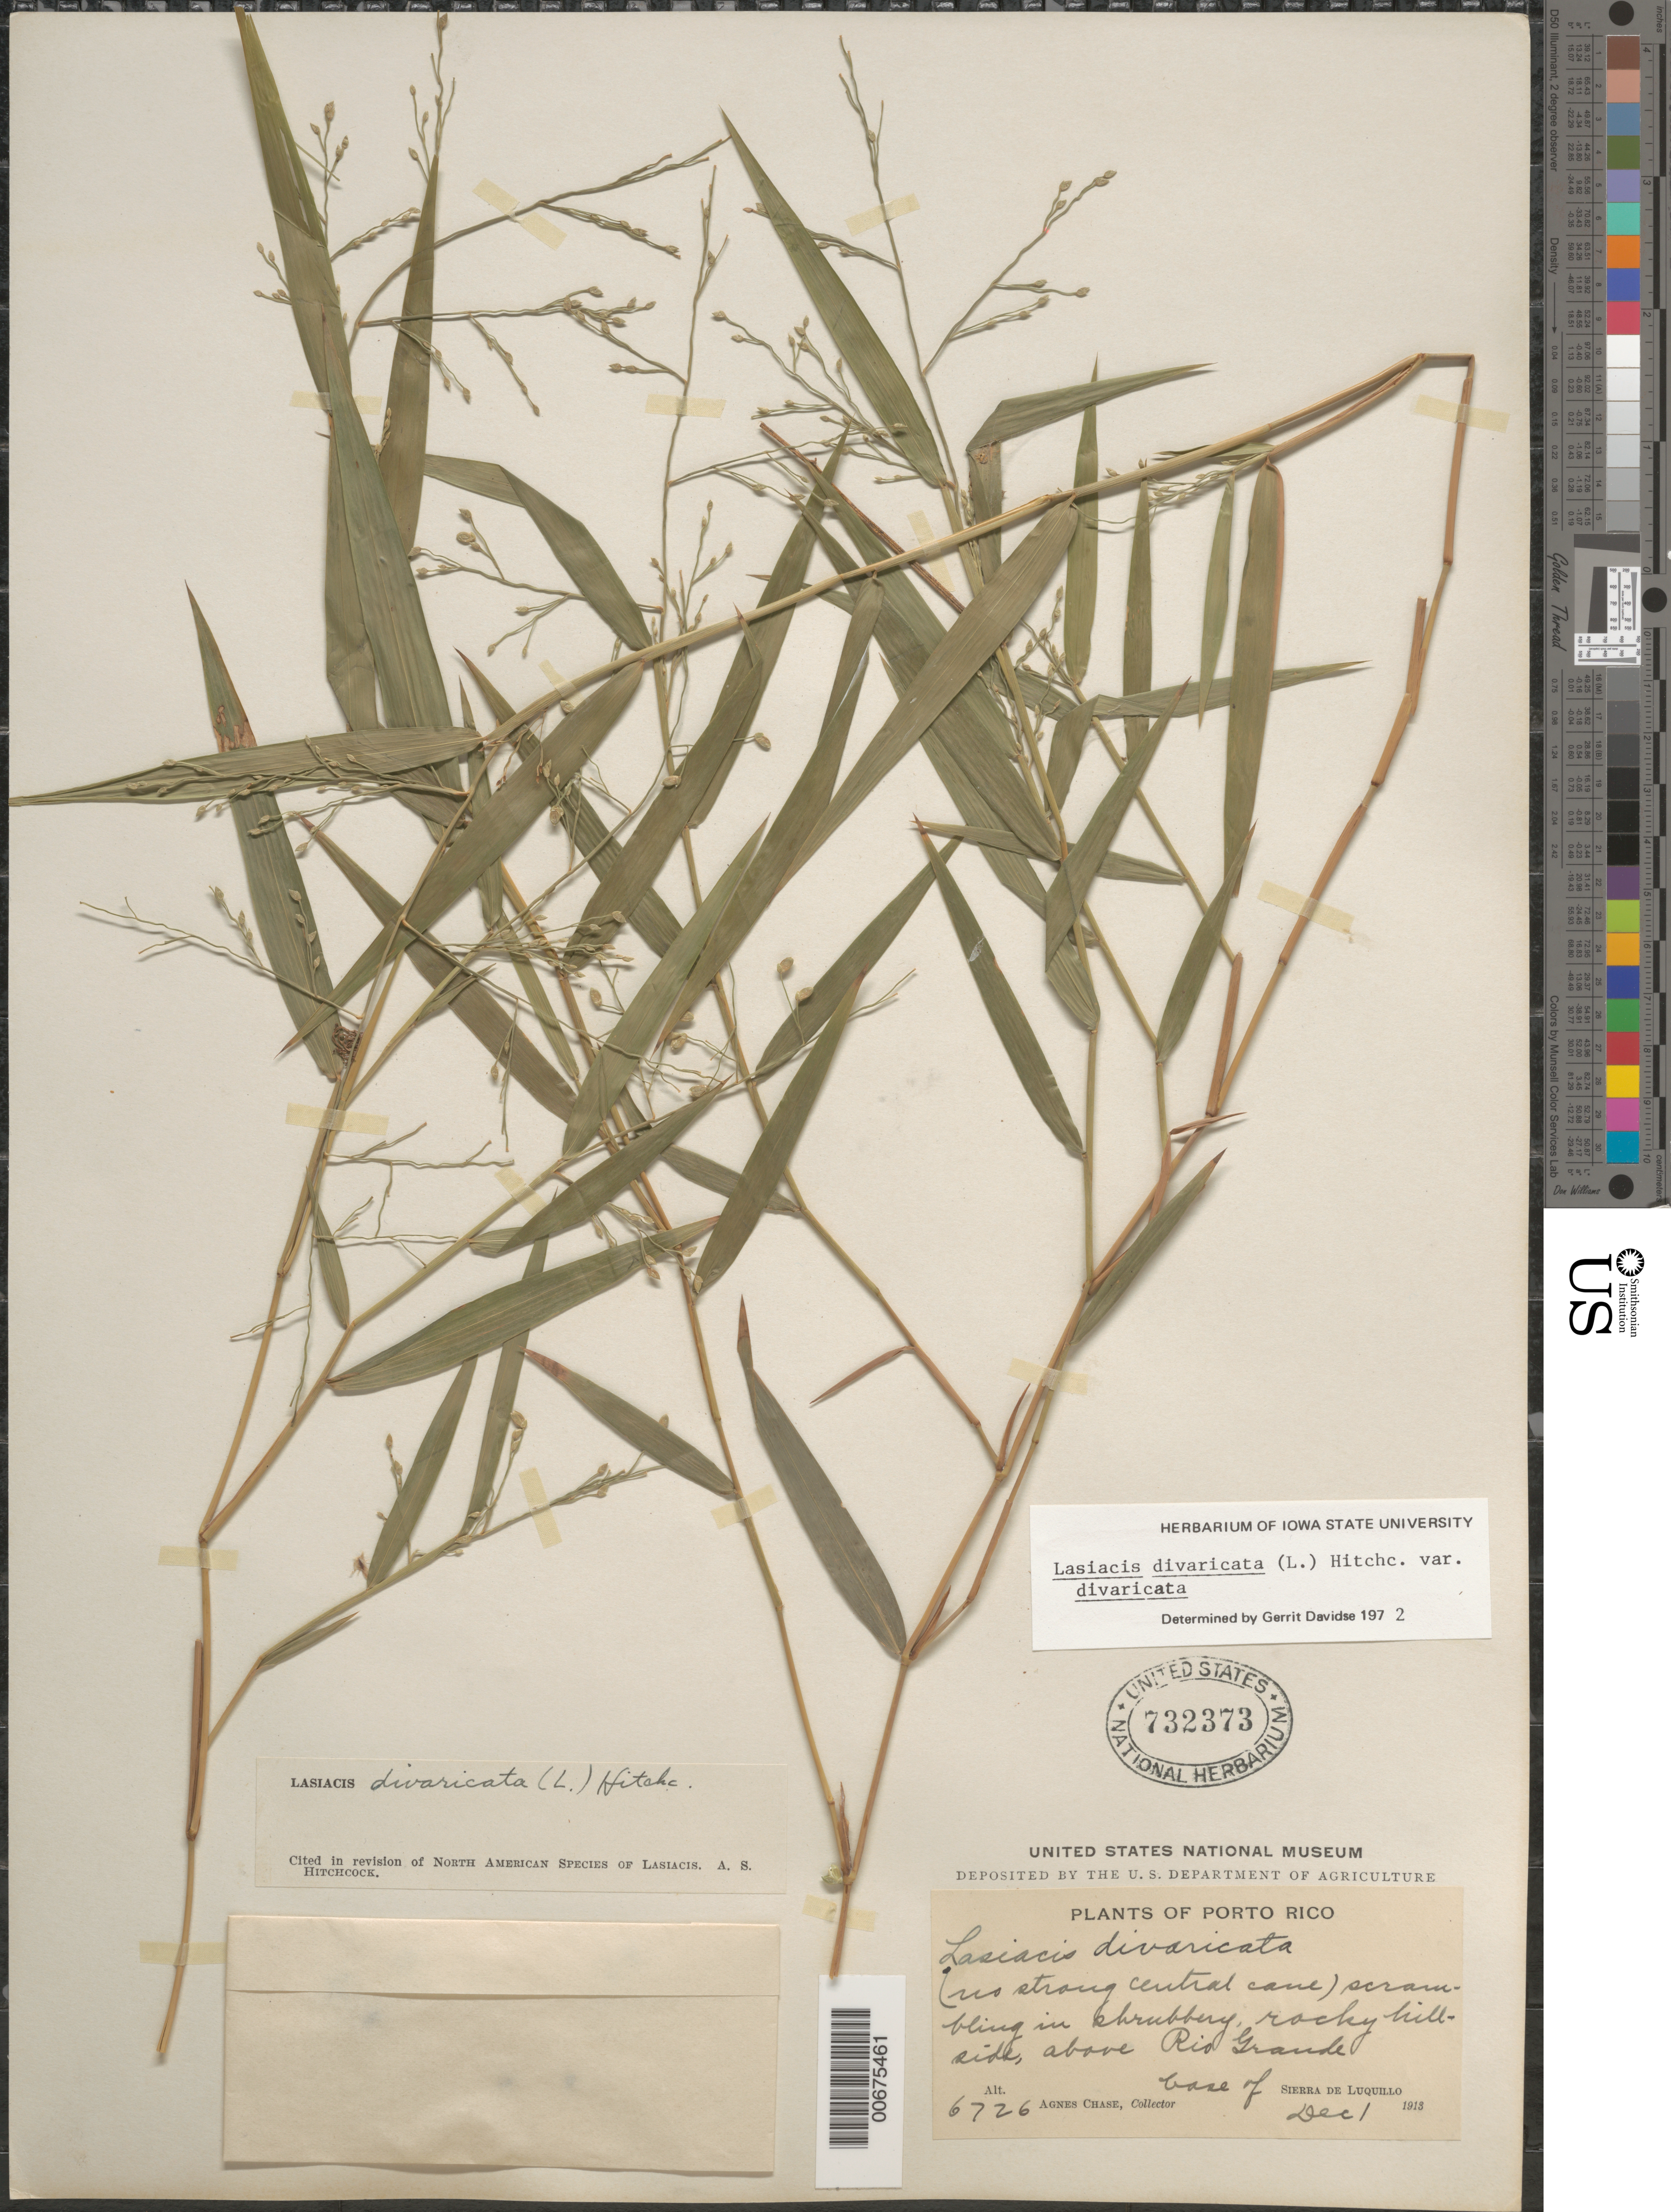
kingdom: Plantae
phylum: Tracheophyta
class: Liliopsida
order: Poales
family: Poaceae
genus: Lasiacis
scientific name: Lasiacis divaricata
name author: (L.) Hitchc.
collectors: A. Chase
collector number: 6726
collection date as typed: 01 Dec 1913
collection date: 1913-12-01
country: Puerto Rico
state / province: Luquillo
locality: Rio Grande at base of Sierra de Luquillo; schrubby, rocky hillside.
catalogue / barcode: US 732373